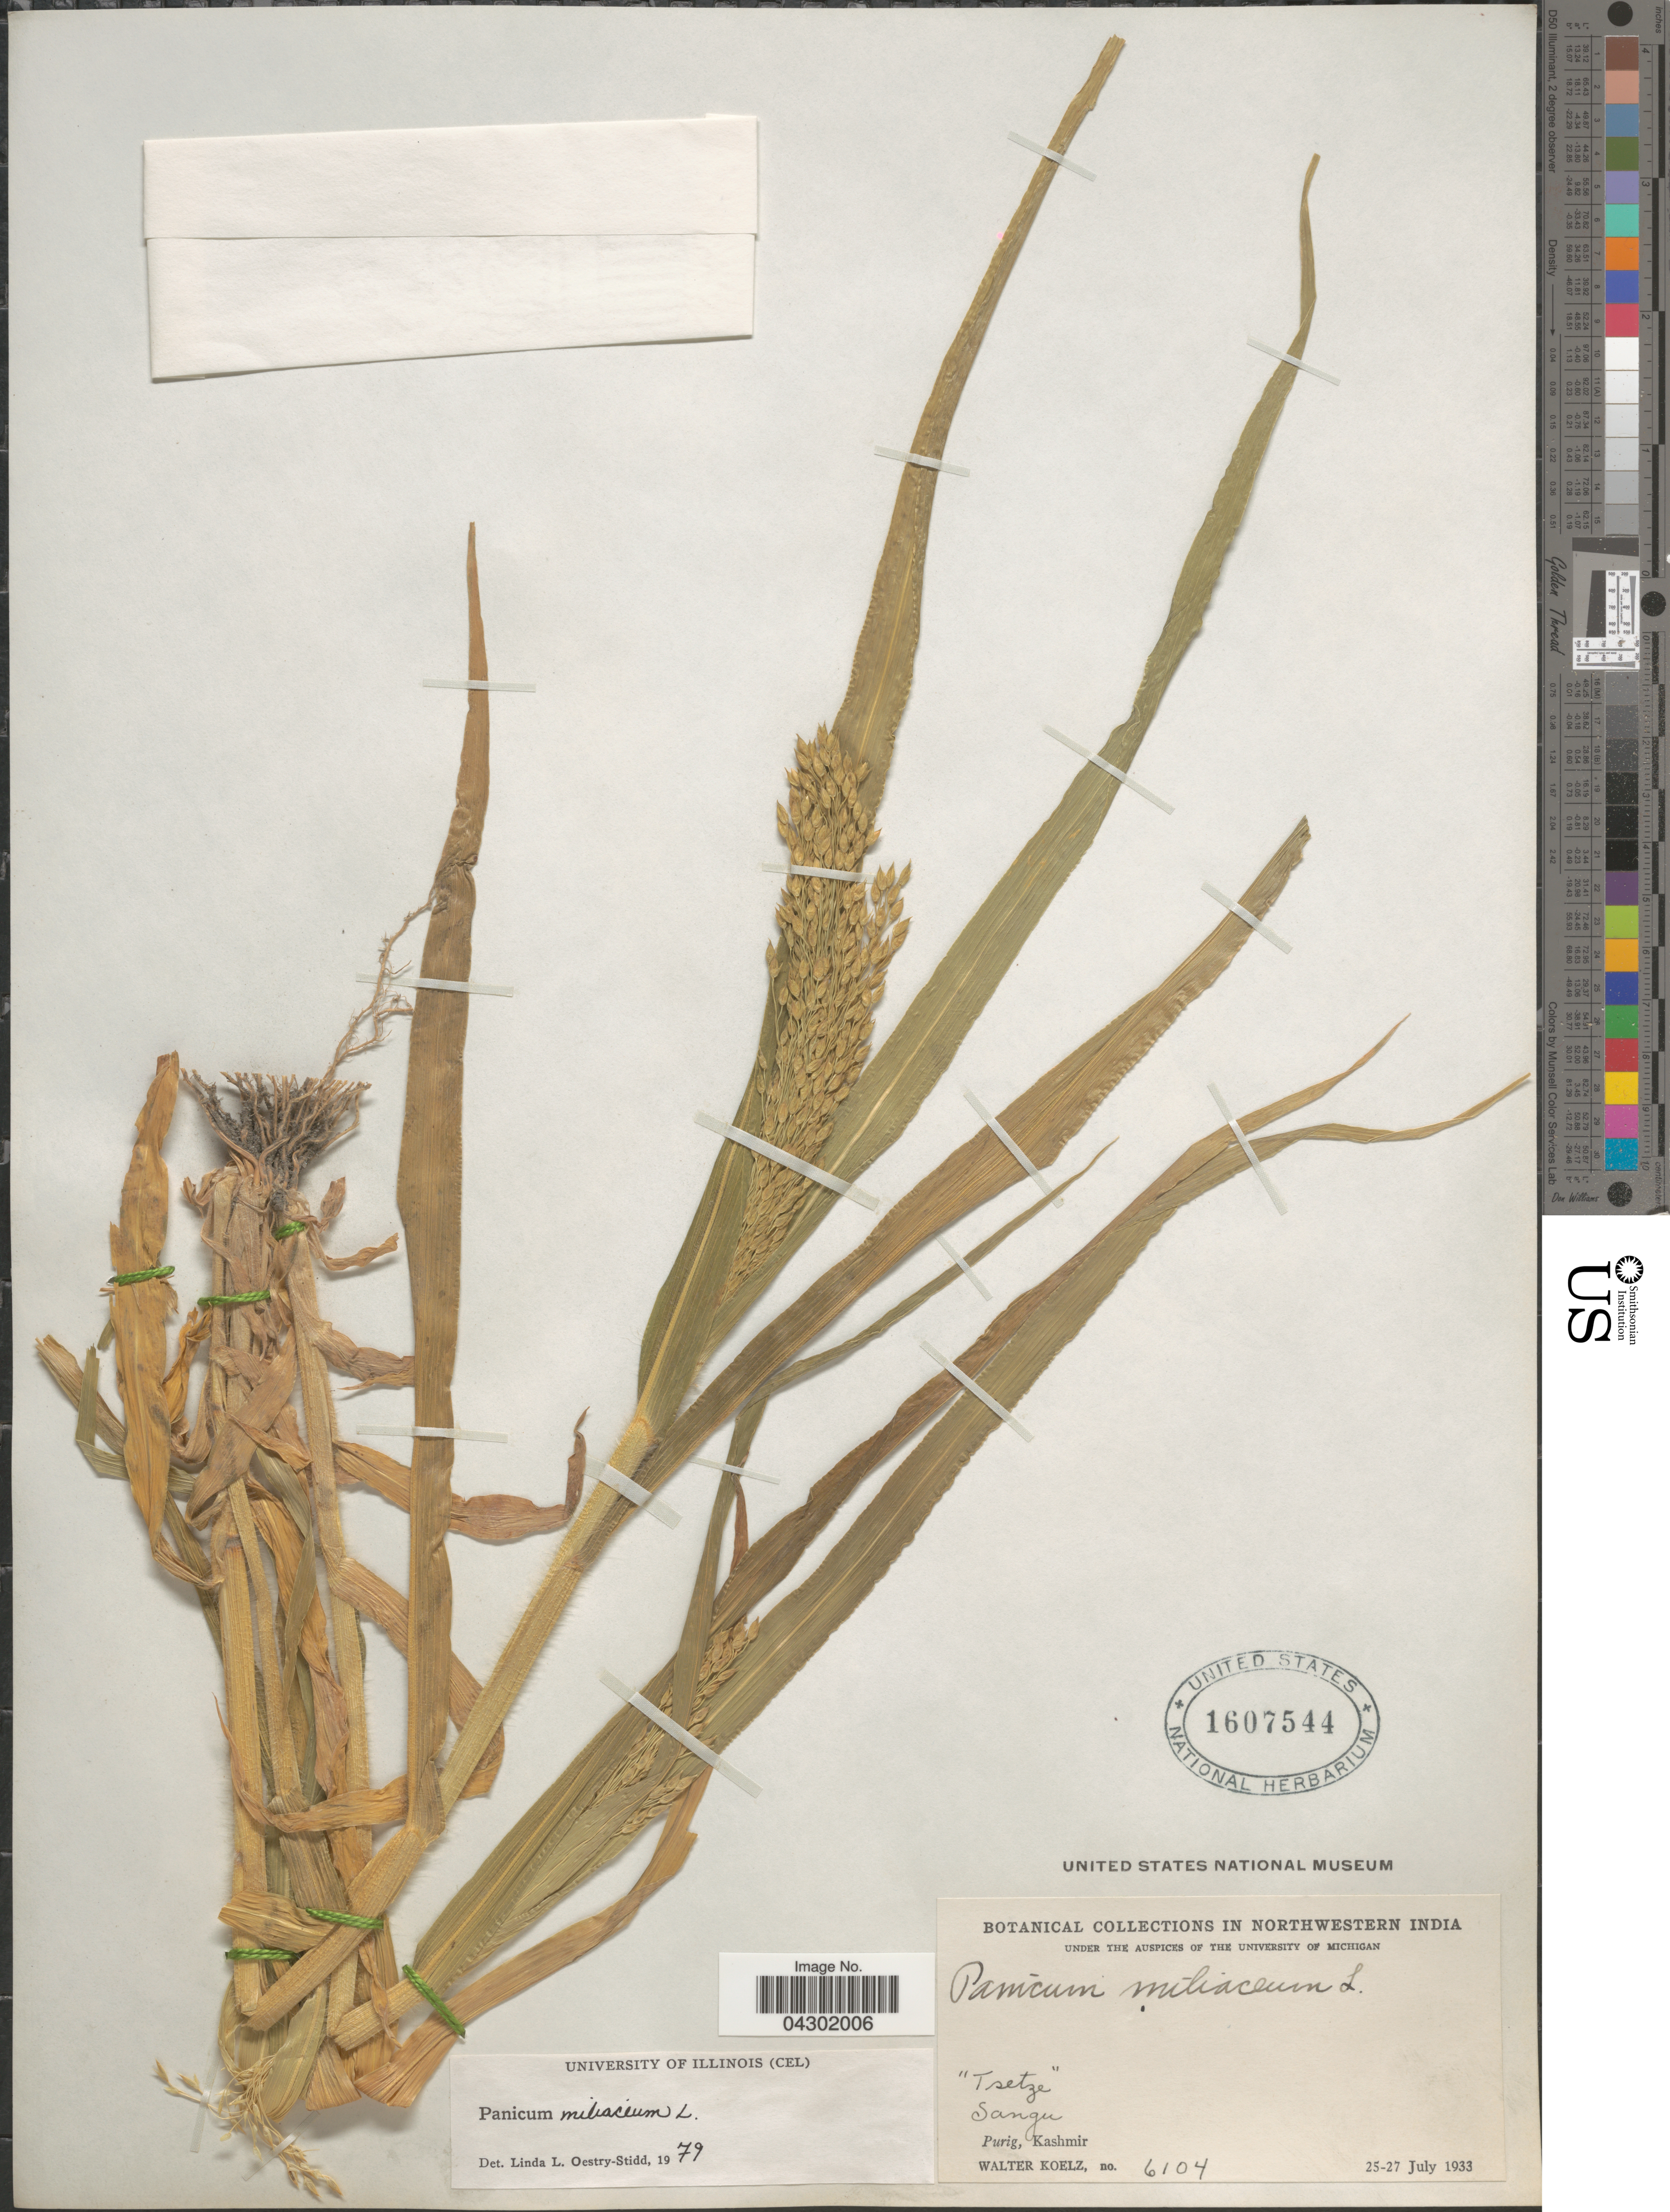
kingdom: Plantae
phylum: Tracheophyta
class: Liliopsida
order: Poales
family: Poaceae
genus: Panicum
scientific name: Panicum miliaceum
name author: L.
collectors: W. N. Koelz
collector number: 6104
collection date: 1933-07-25/1933-07-27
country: India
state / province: Jammu and Kashmir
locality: Northwestern India. "Tsetze" Sangu Purig, Kashmir.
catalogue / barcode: US 1607544